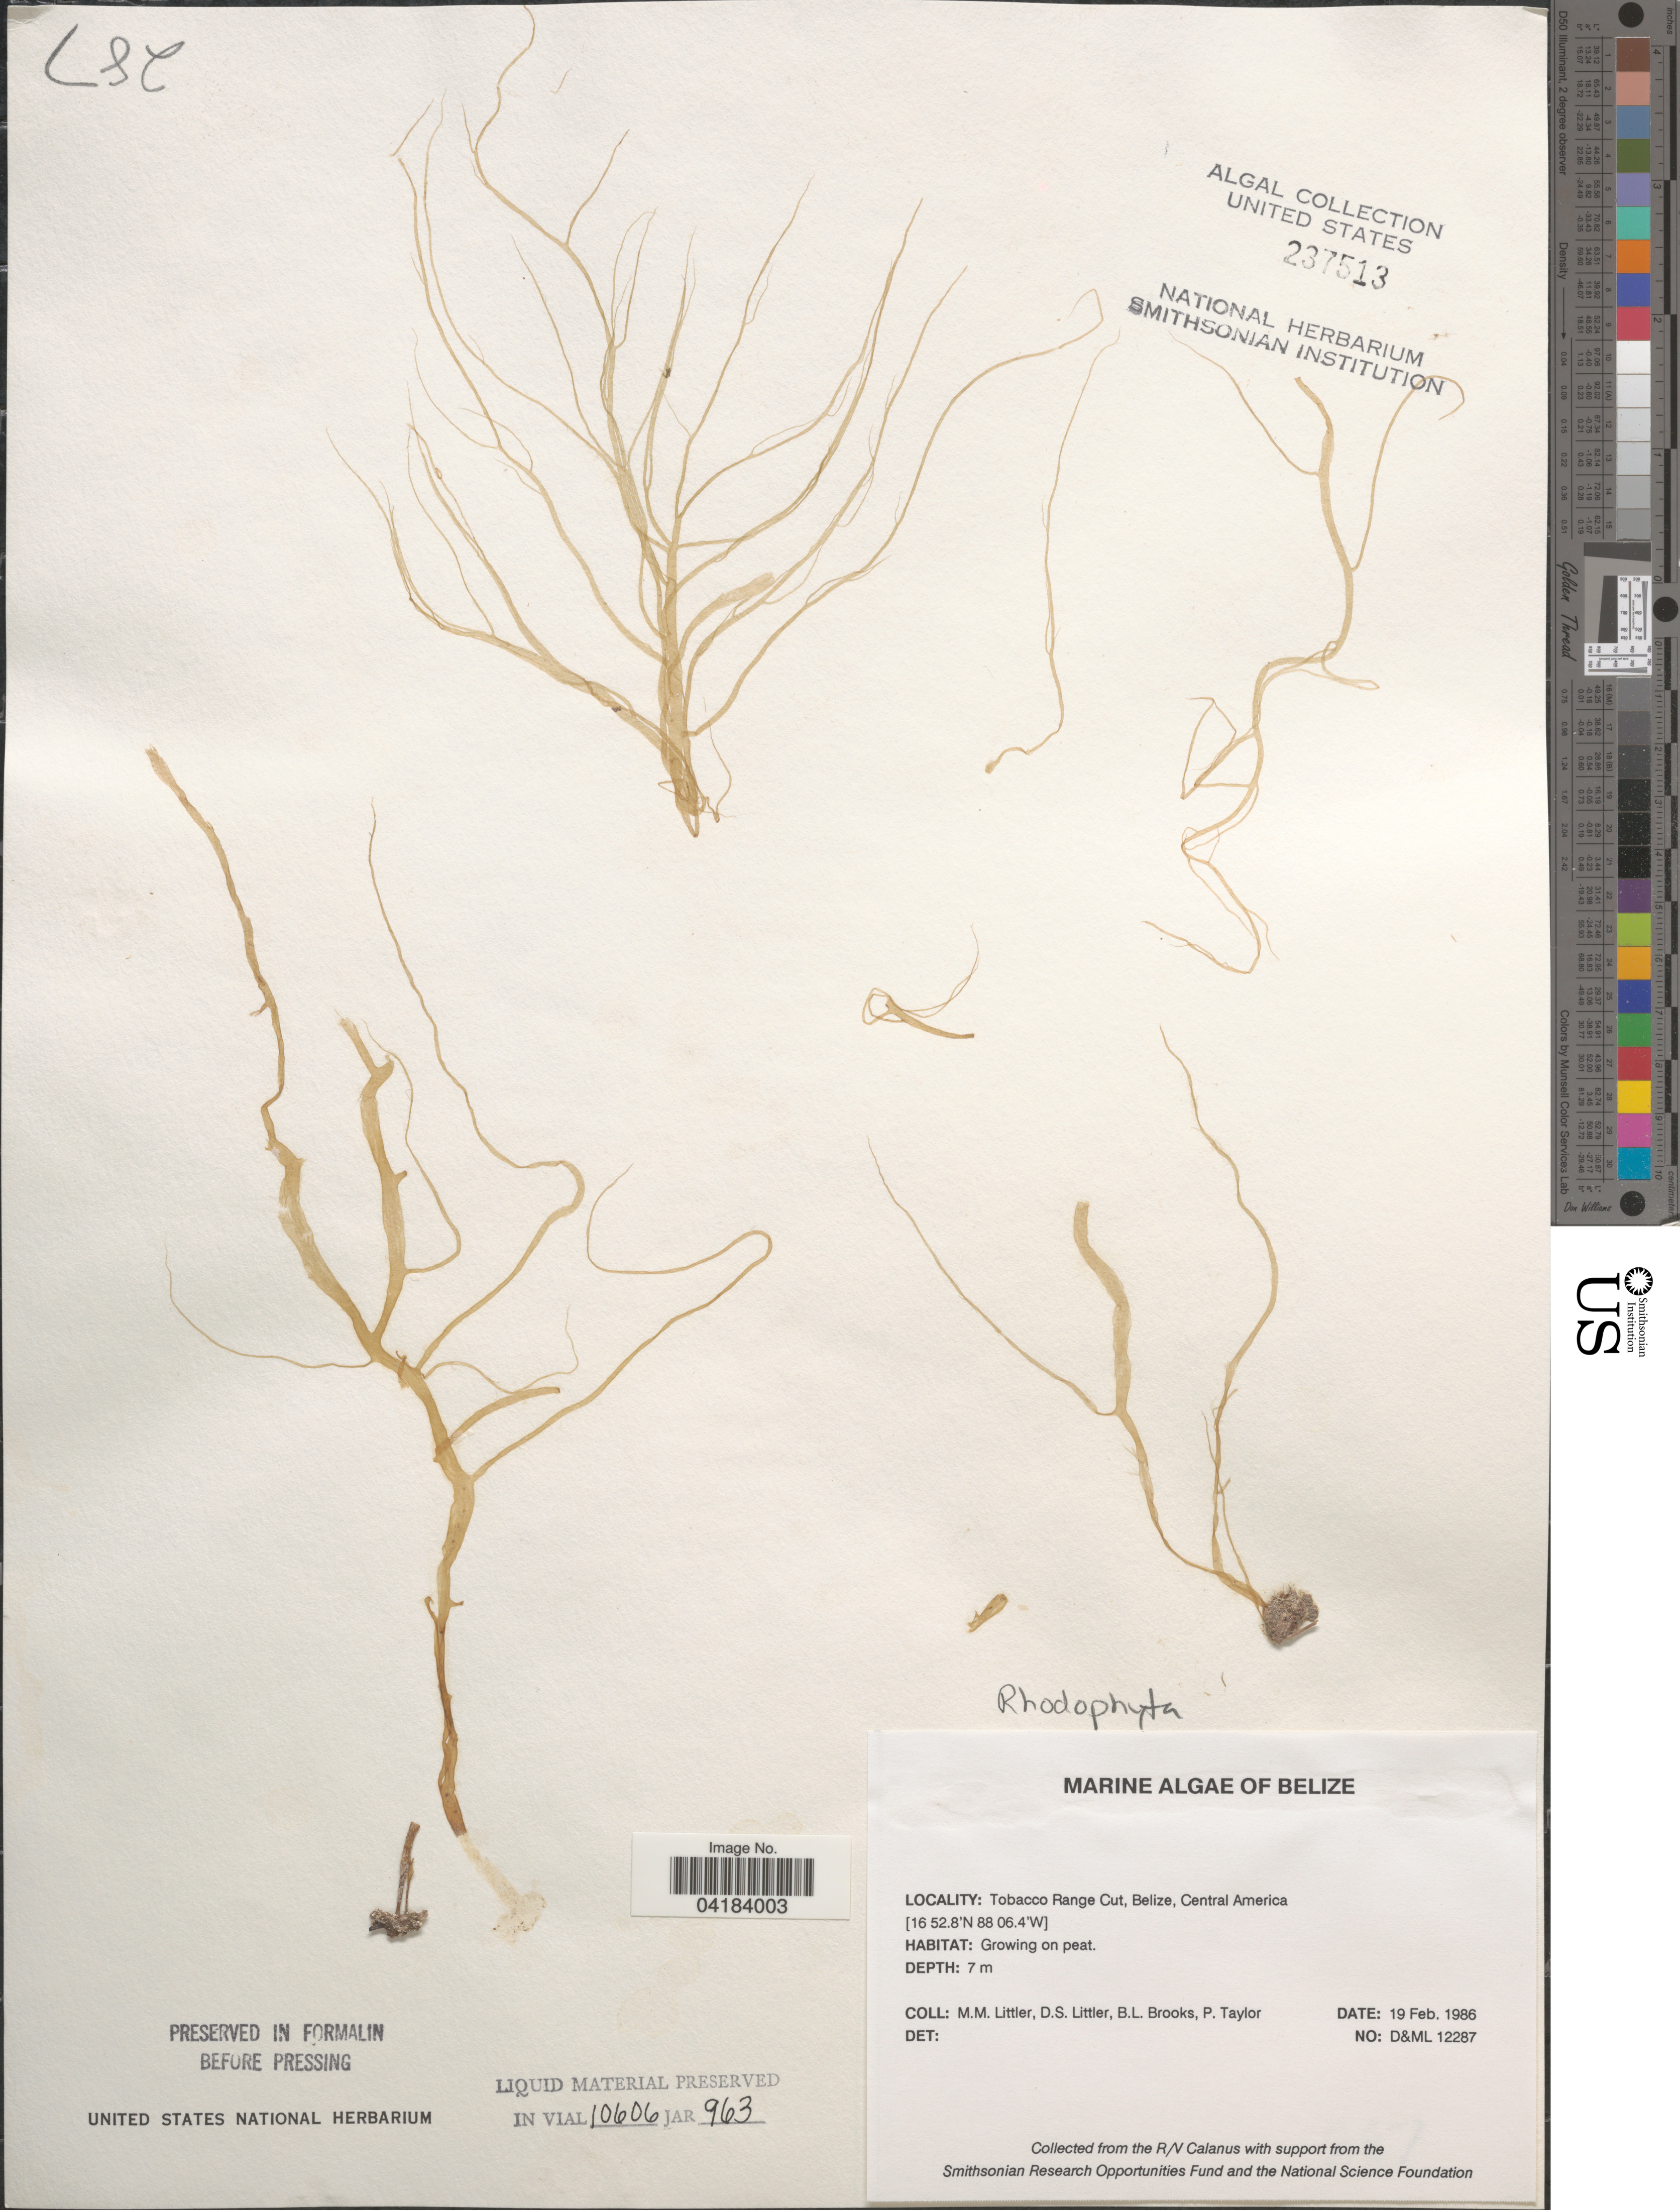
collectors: D. S. Littler, B. Brooks & P. Taylor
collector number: D&ML12287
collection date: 1986-02-19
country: Belize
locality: Tobacco Range Cut.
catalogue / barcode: US 237513